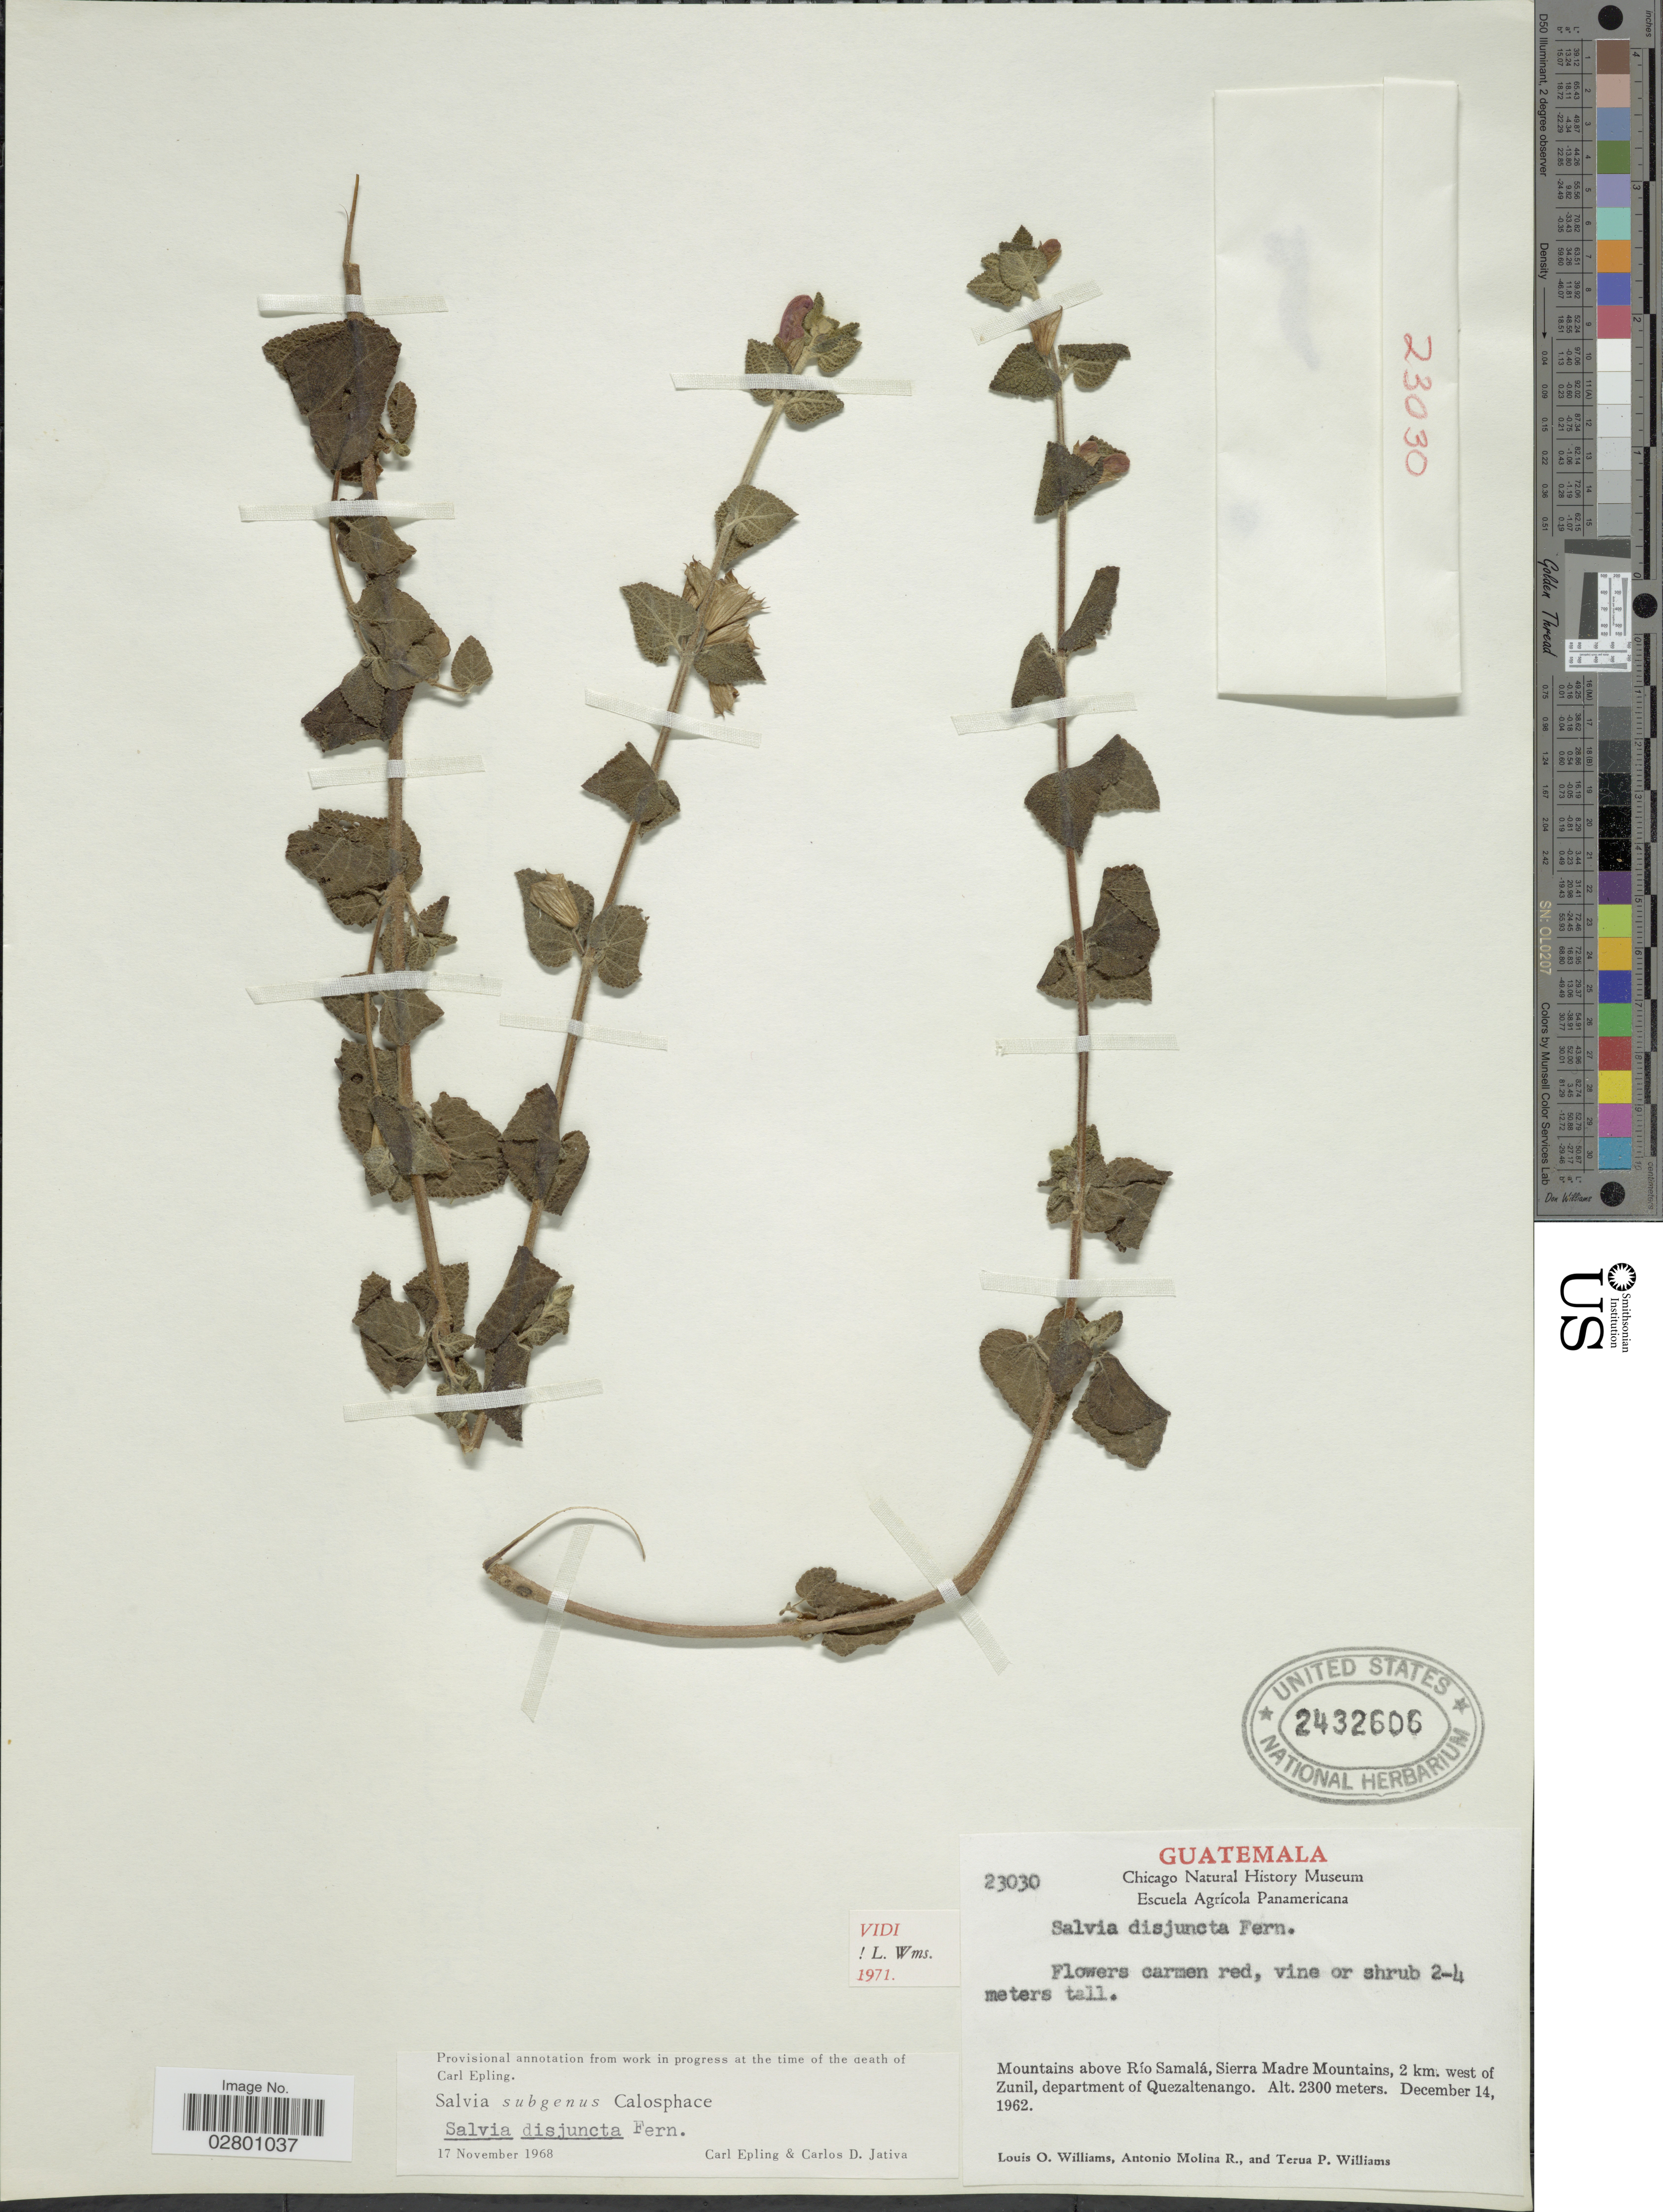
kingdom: Plantae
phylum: Tracheophyta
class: Magnoliopsida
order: Lamiales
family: Lamiaceae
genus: Salvia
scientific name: Salvia disjuncta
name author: Fernald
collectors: L. O. Williams, A. Molina R. & T. P. Williams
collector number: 23030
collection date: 1962-12-14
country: Guatemala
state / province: Quetzaltenango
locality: Mountains above Río Samalá, Sierra Madre Mountains, 2 km. west of Zunil, department of Quezaltenango.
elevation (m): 2300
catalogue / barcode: US 2432606